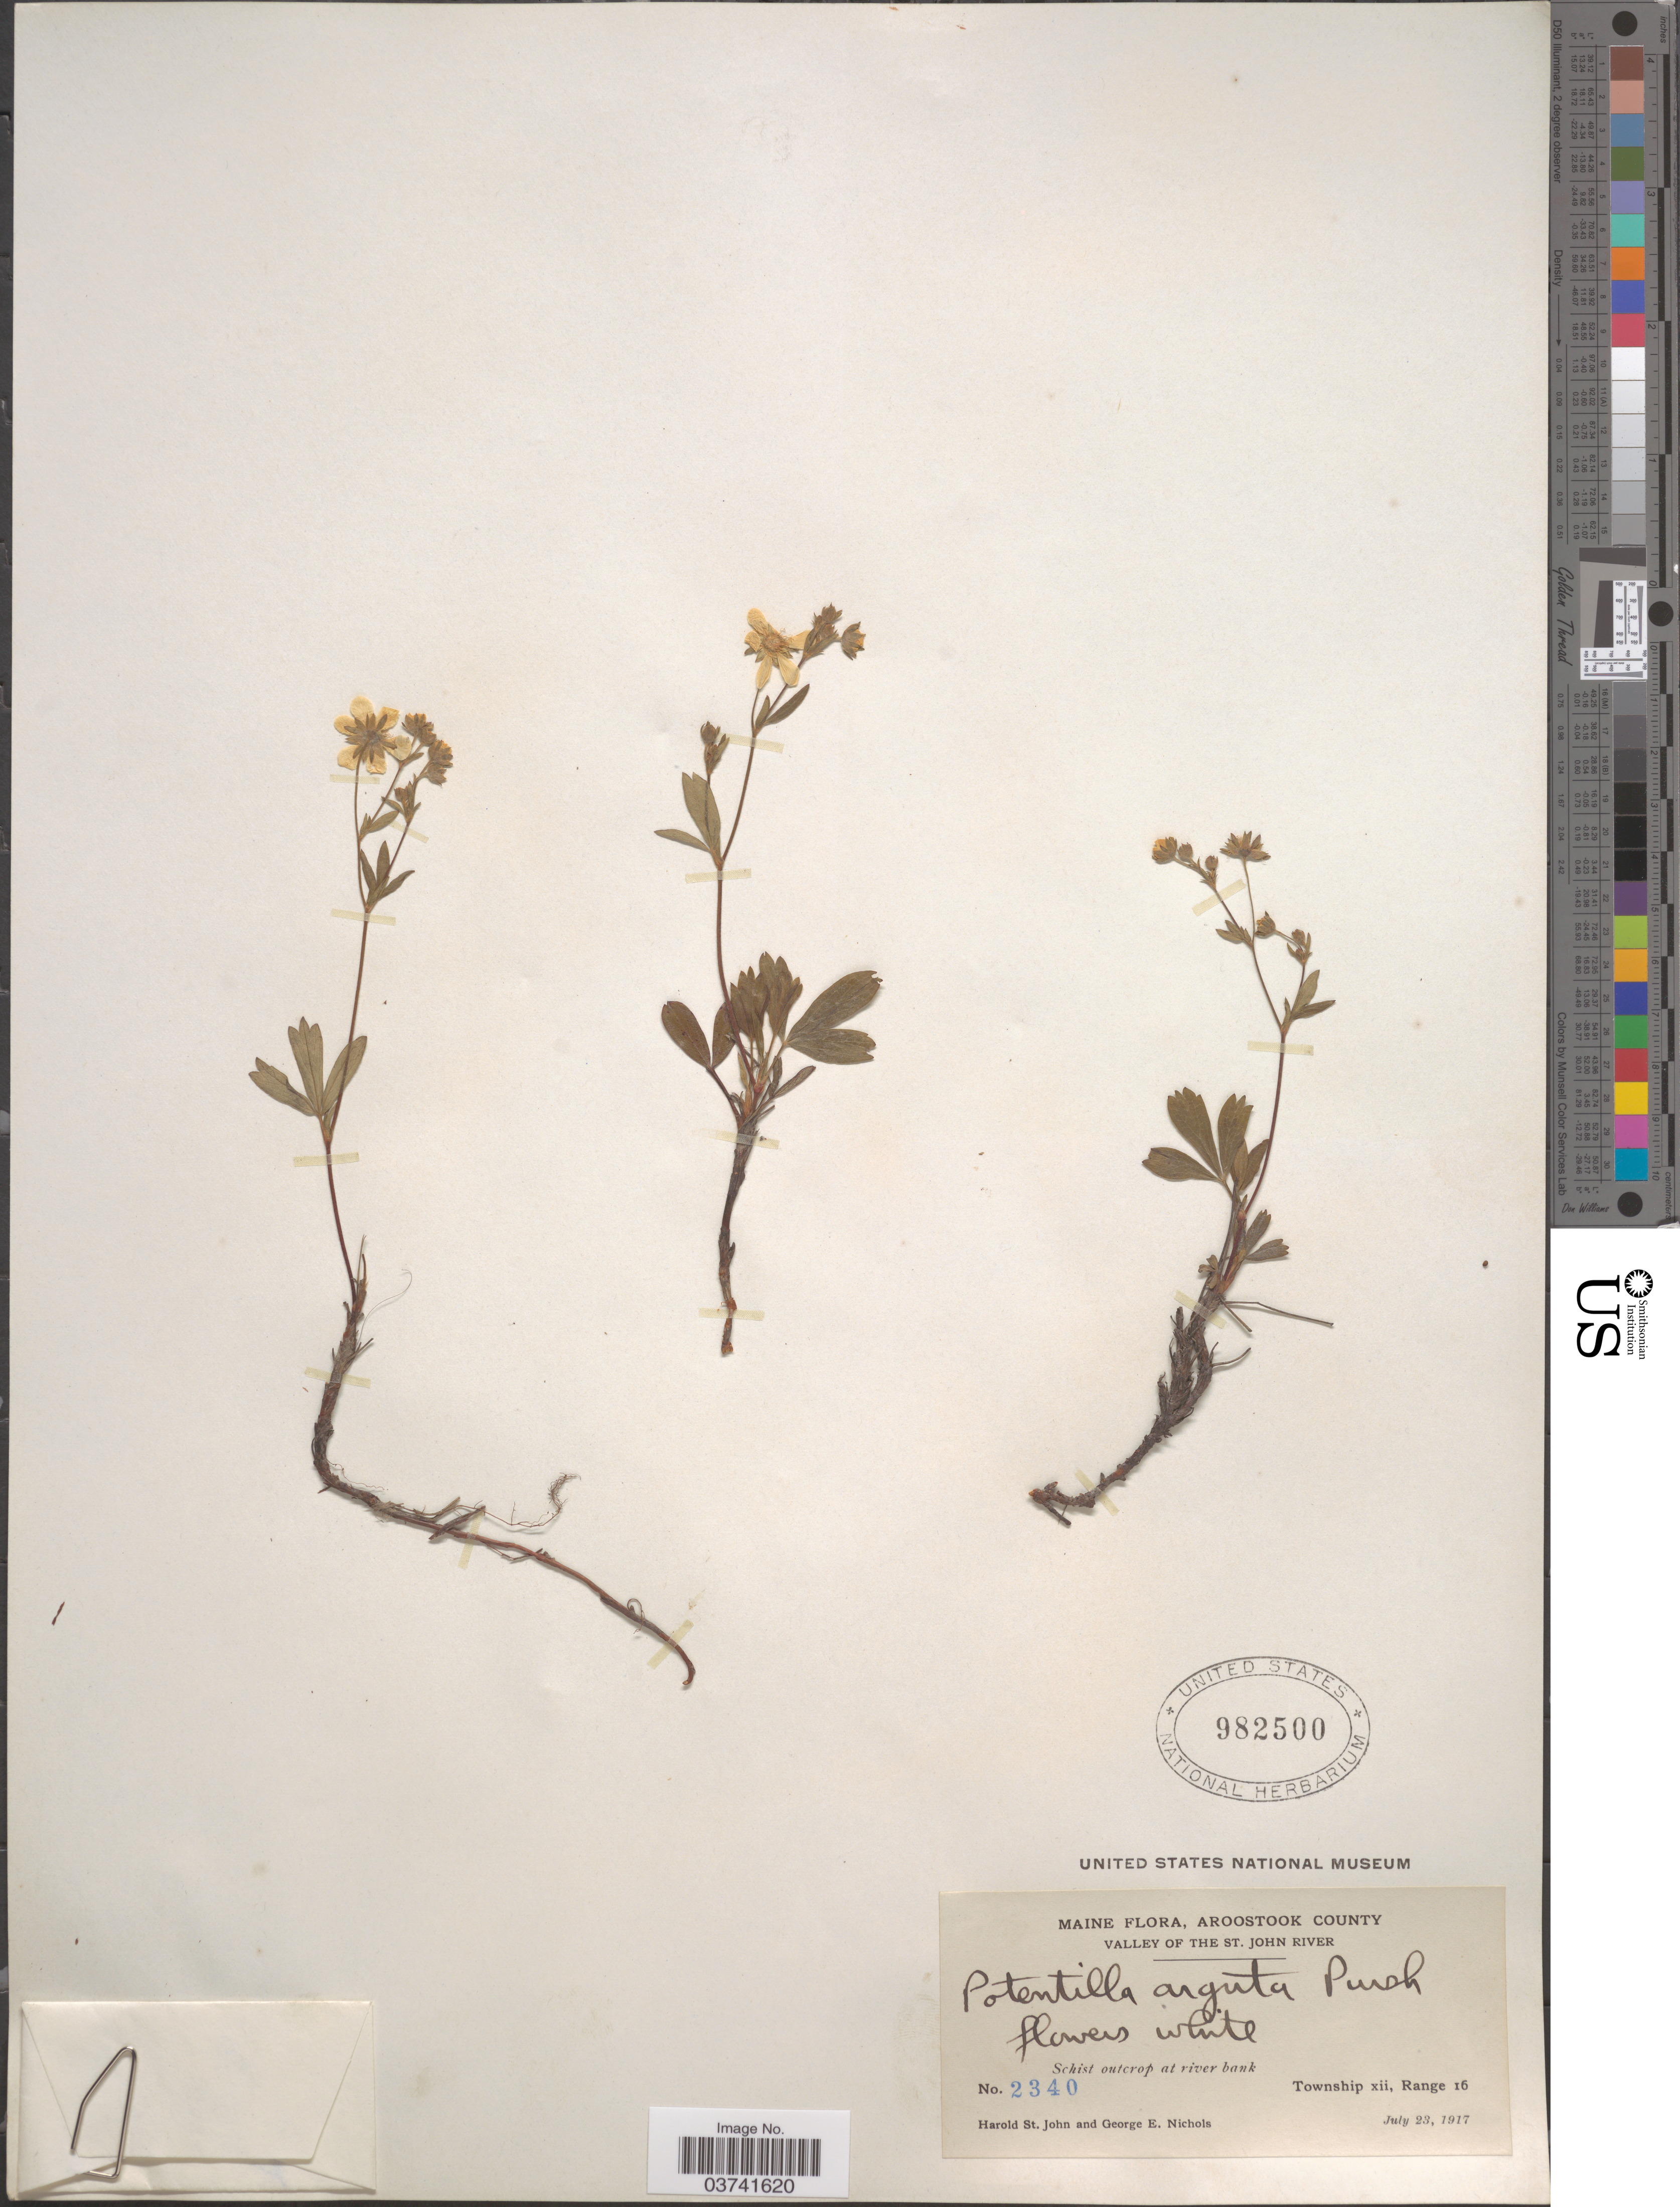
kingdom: Plantae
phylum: Tracheophyta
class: Magnoliopsida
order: Rosales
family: Rosaceae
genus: Potentilla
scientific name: Potentilla tridentata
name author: Aiton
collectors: H. St. John & G. E. Nichols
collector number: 2340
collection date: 1917-07-23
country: United States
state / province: Maine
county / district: Aroostook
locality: Valley of the St. John River. Township xii, Range 16.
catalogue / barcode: US 982500